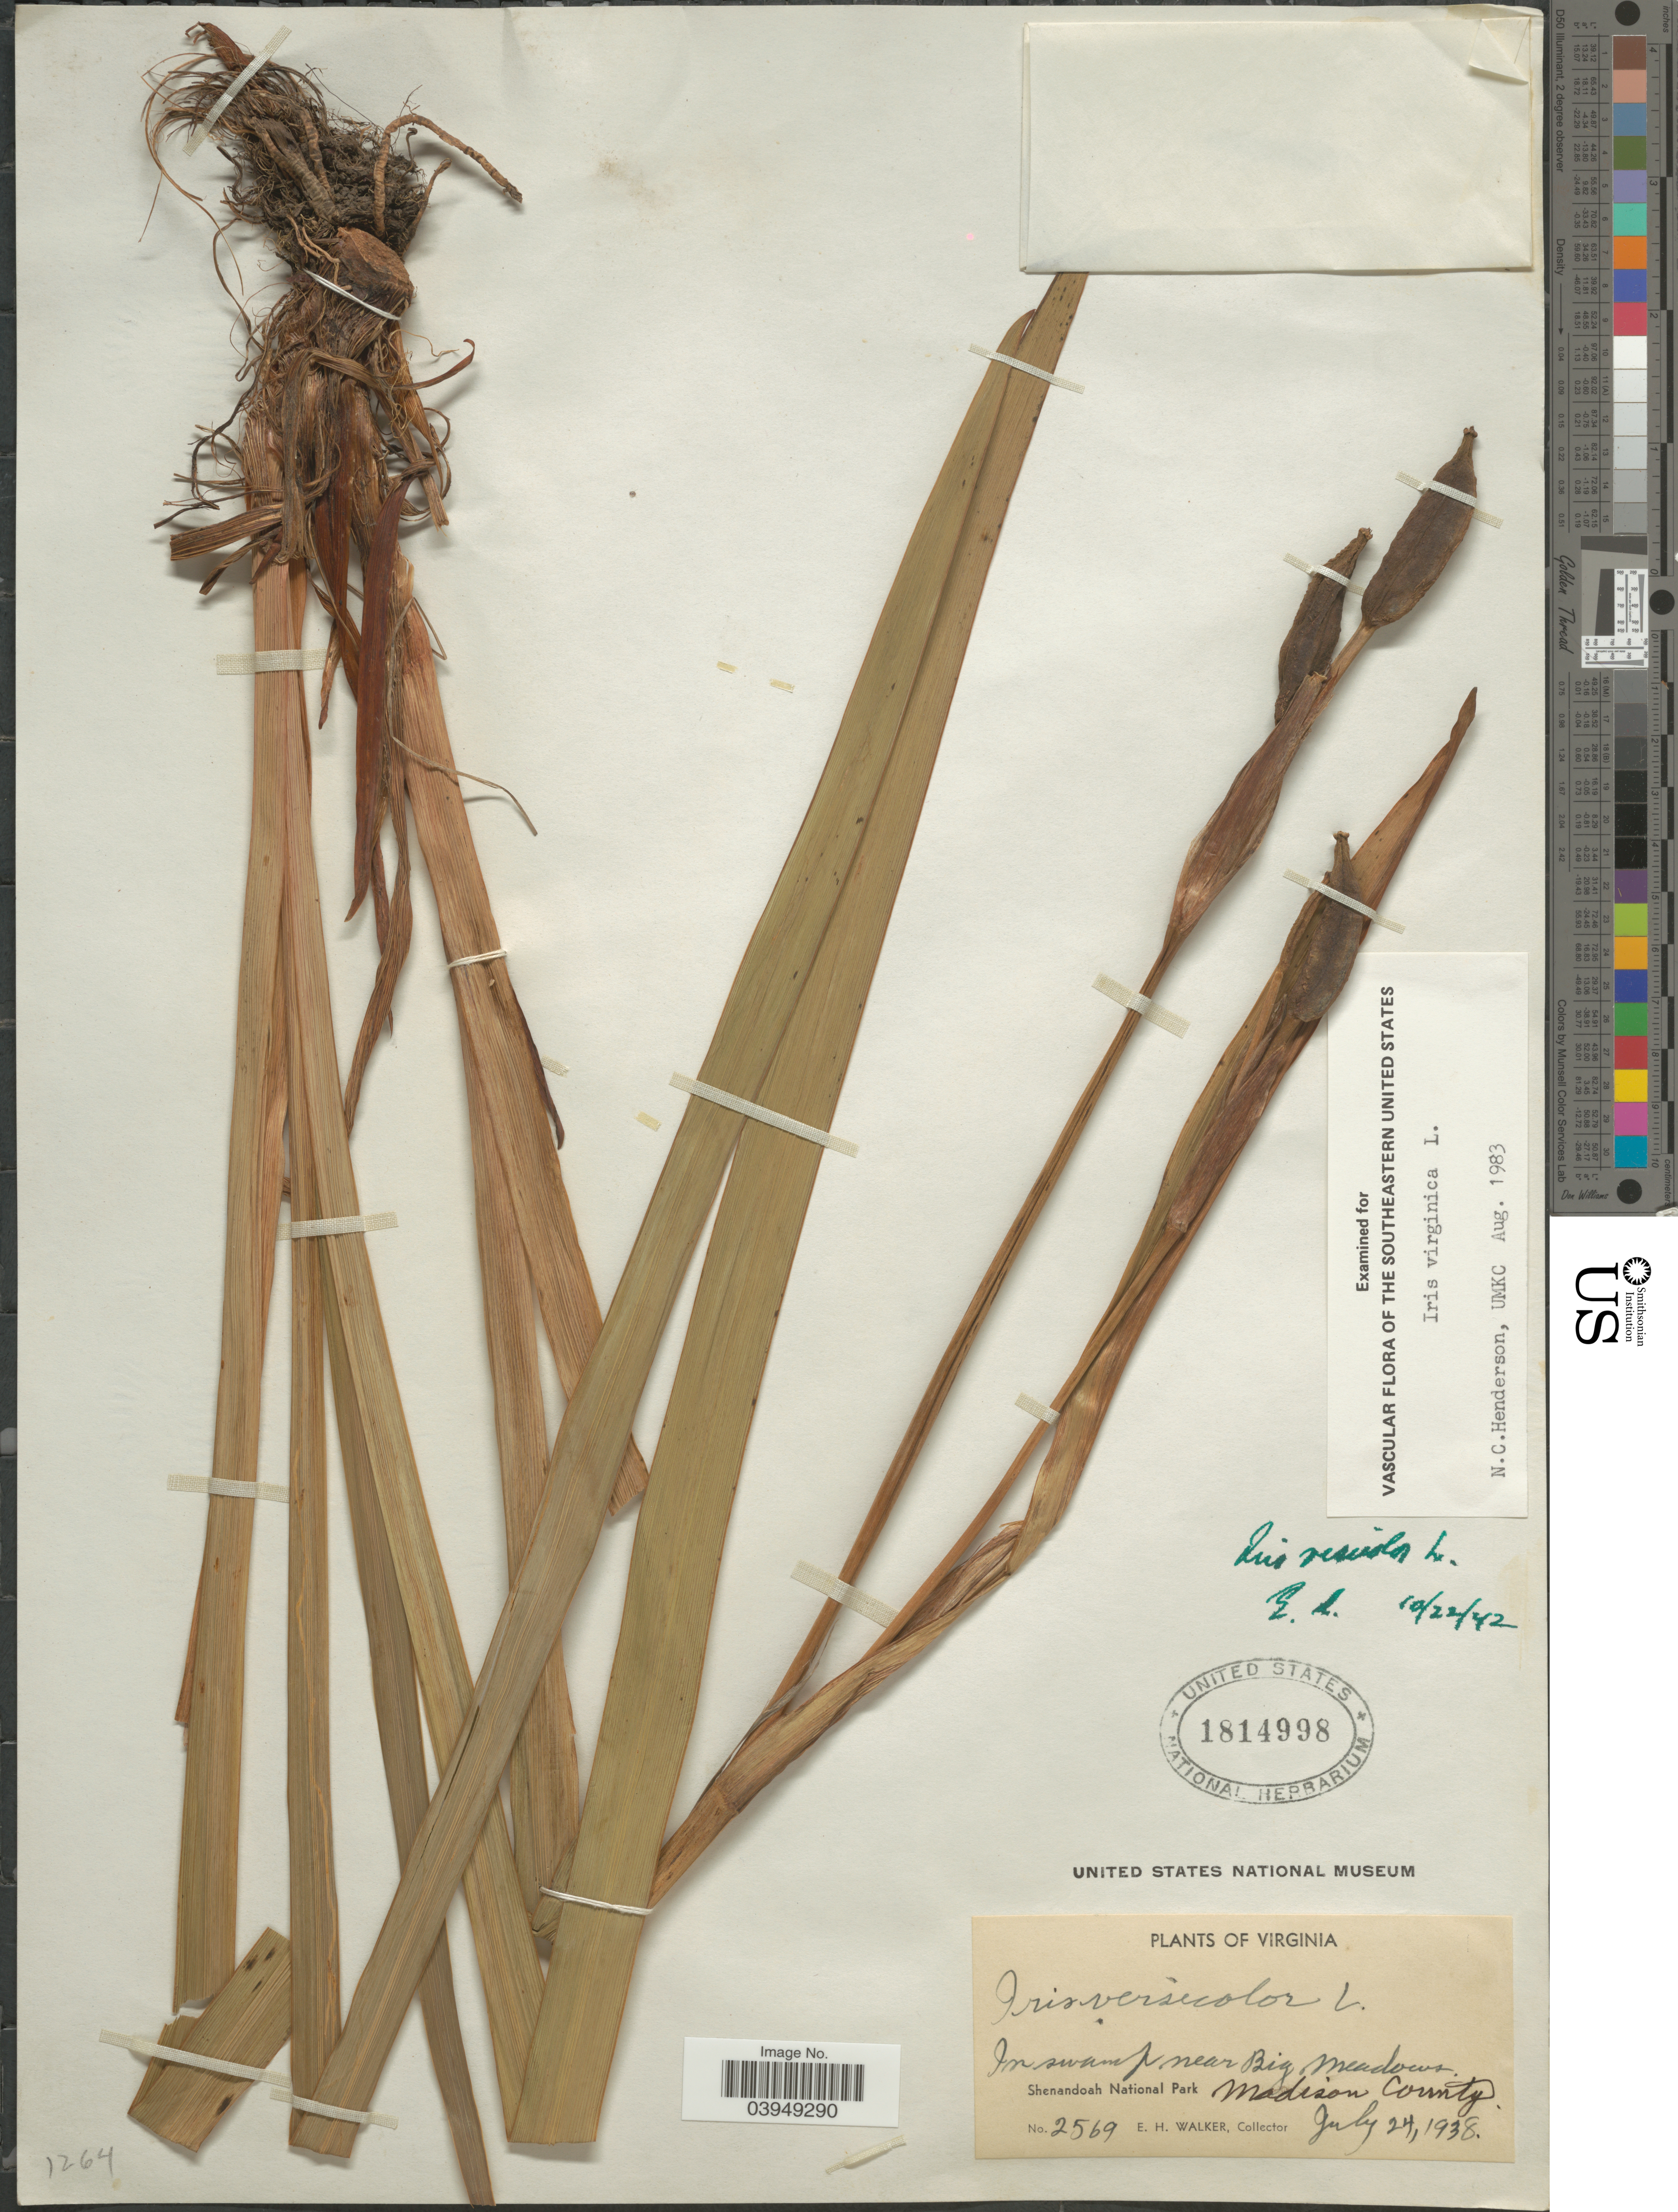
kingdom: Plantae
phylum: Tracheophyta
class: Liliopsida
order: Asparagales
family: Iridaceae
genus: Iris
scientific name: Iris virginica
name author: L.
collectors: E. H. Walker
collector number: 2569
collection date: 1938-07-24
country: United States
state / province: Virginia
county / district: Madison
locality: In swamp near Big Meadows. Shenandoah National Park. Madison County.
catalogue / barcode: US 1814998